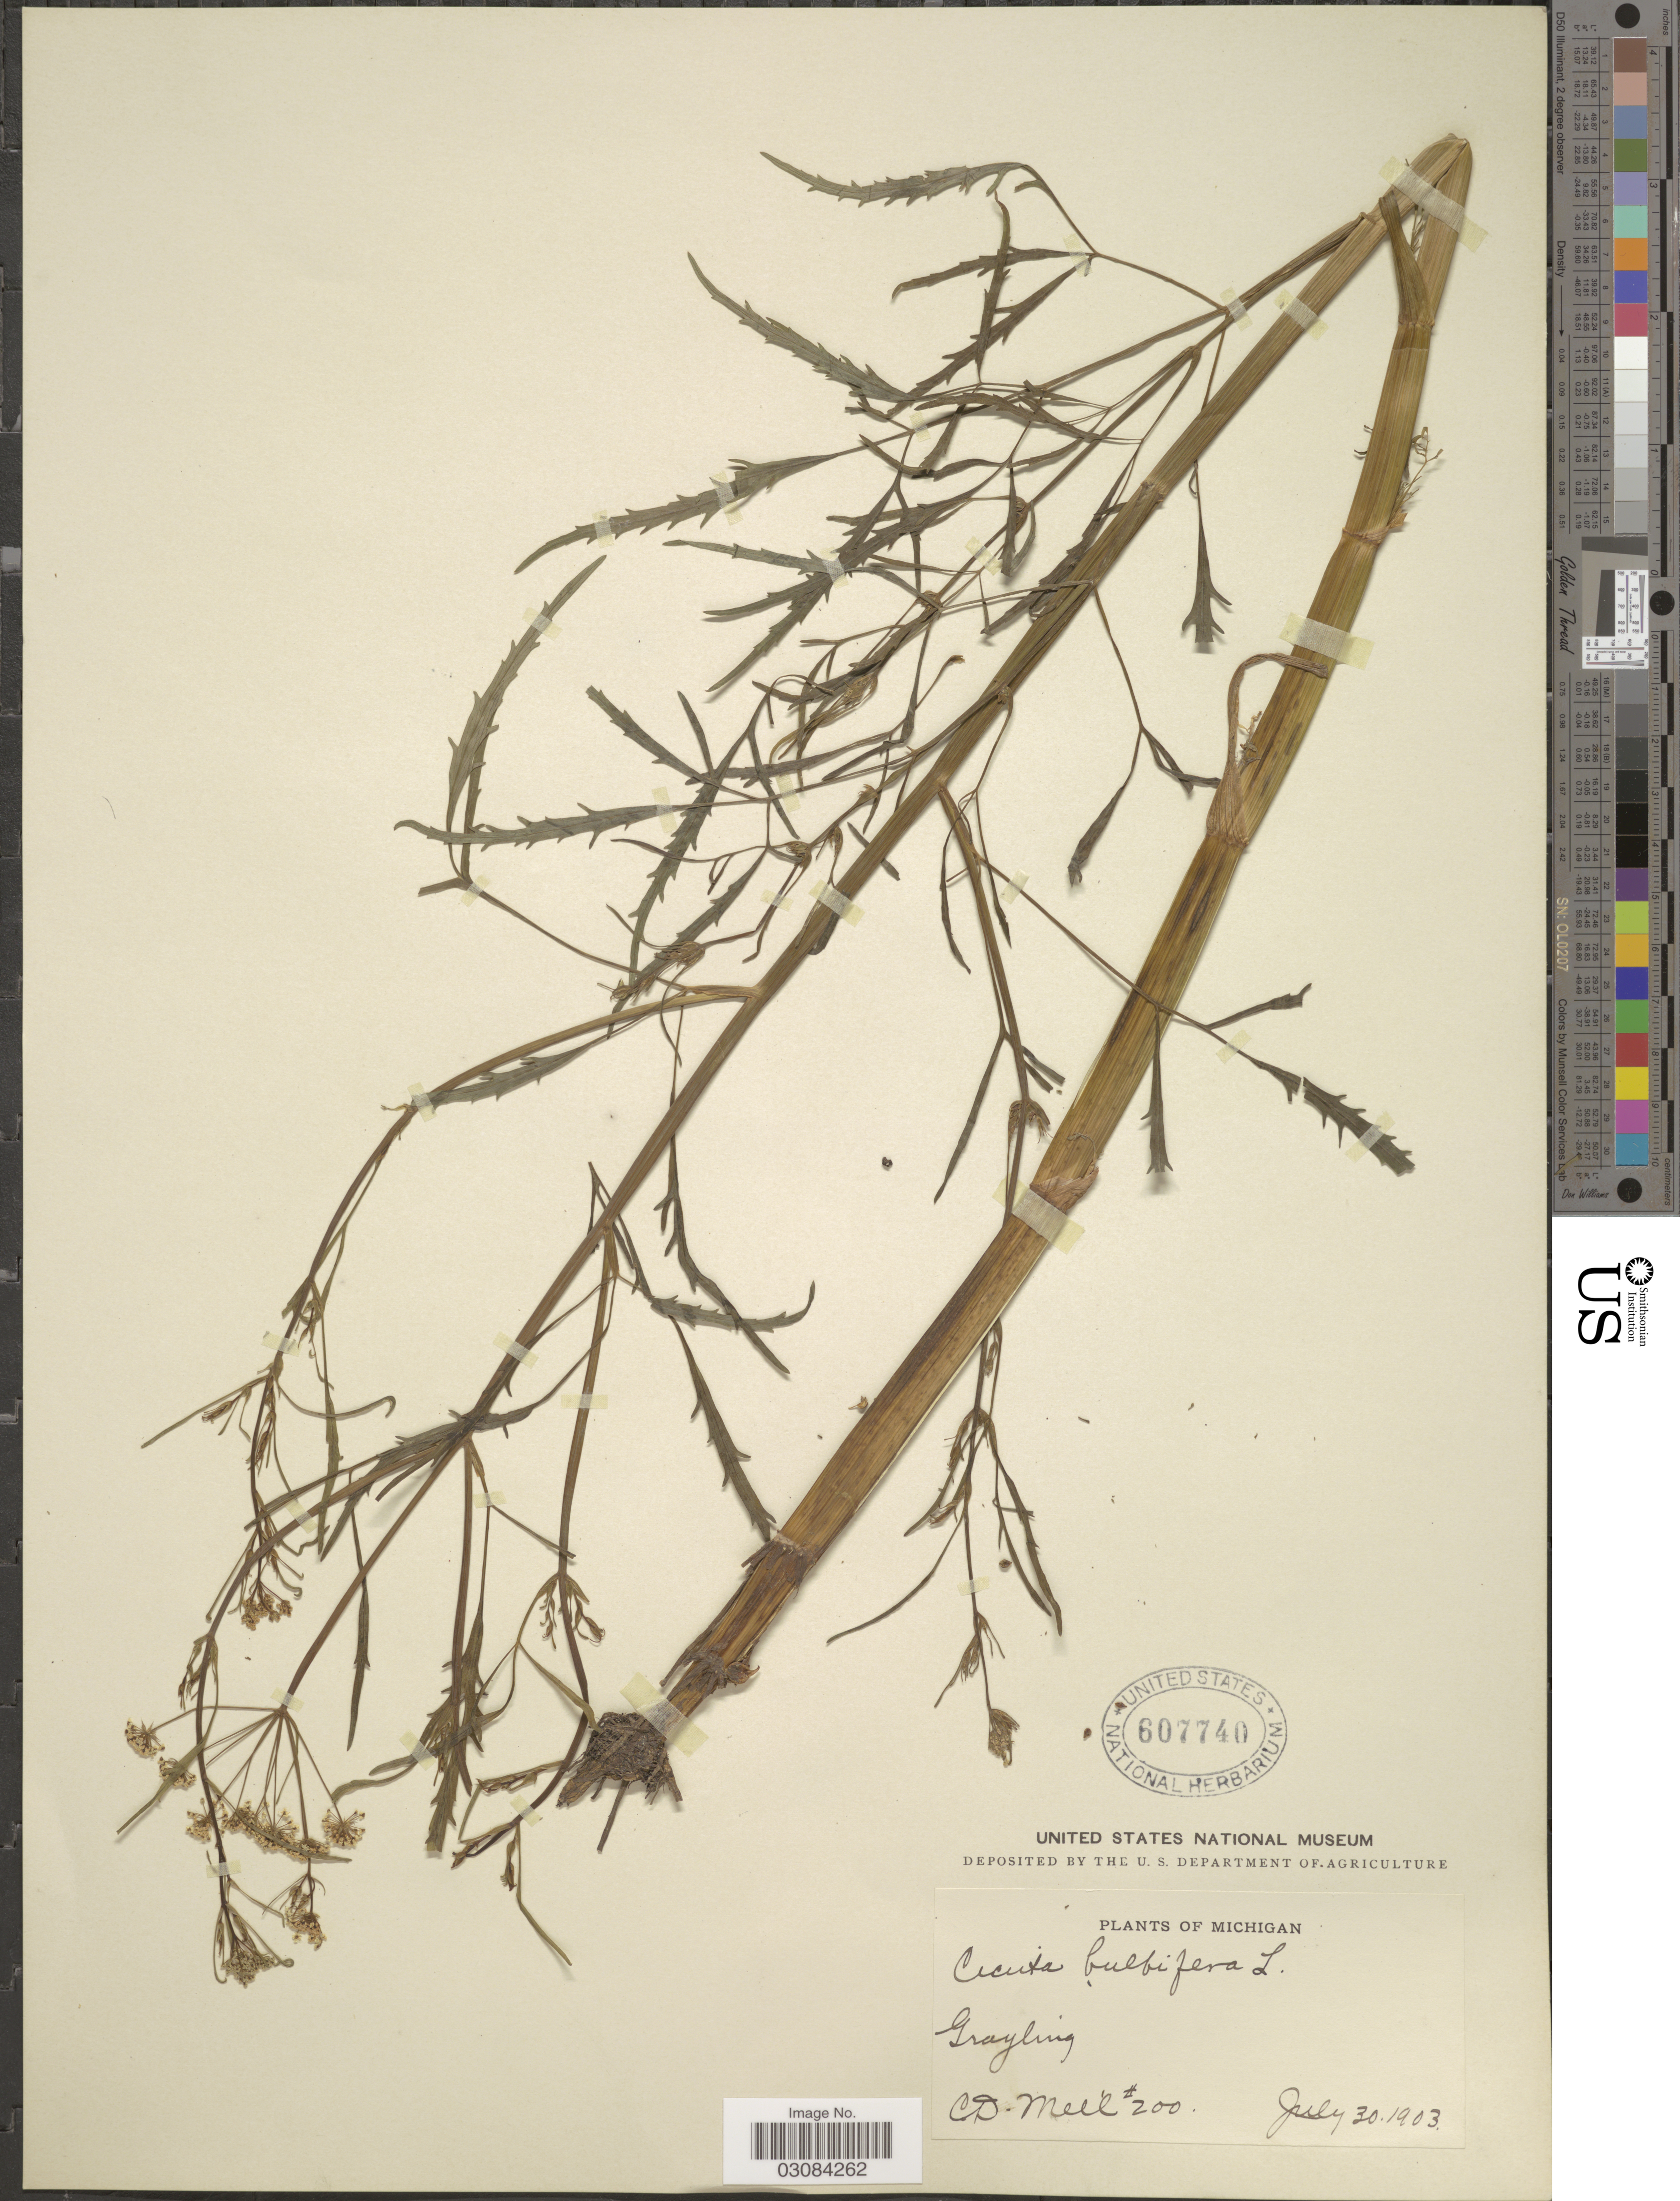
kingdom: Plantae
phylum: Tracheophyta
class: Magnoliopsida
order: Apiales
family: Apiaceae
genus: Cicuta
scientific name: Cicuta bulbifera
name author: L.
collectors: C. D. Mell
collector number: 200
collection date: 1903-07-30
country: United States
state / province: Michigan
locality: Grayling.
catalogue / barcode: US 607740